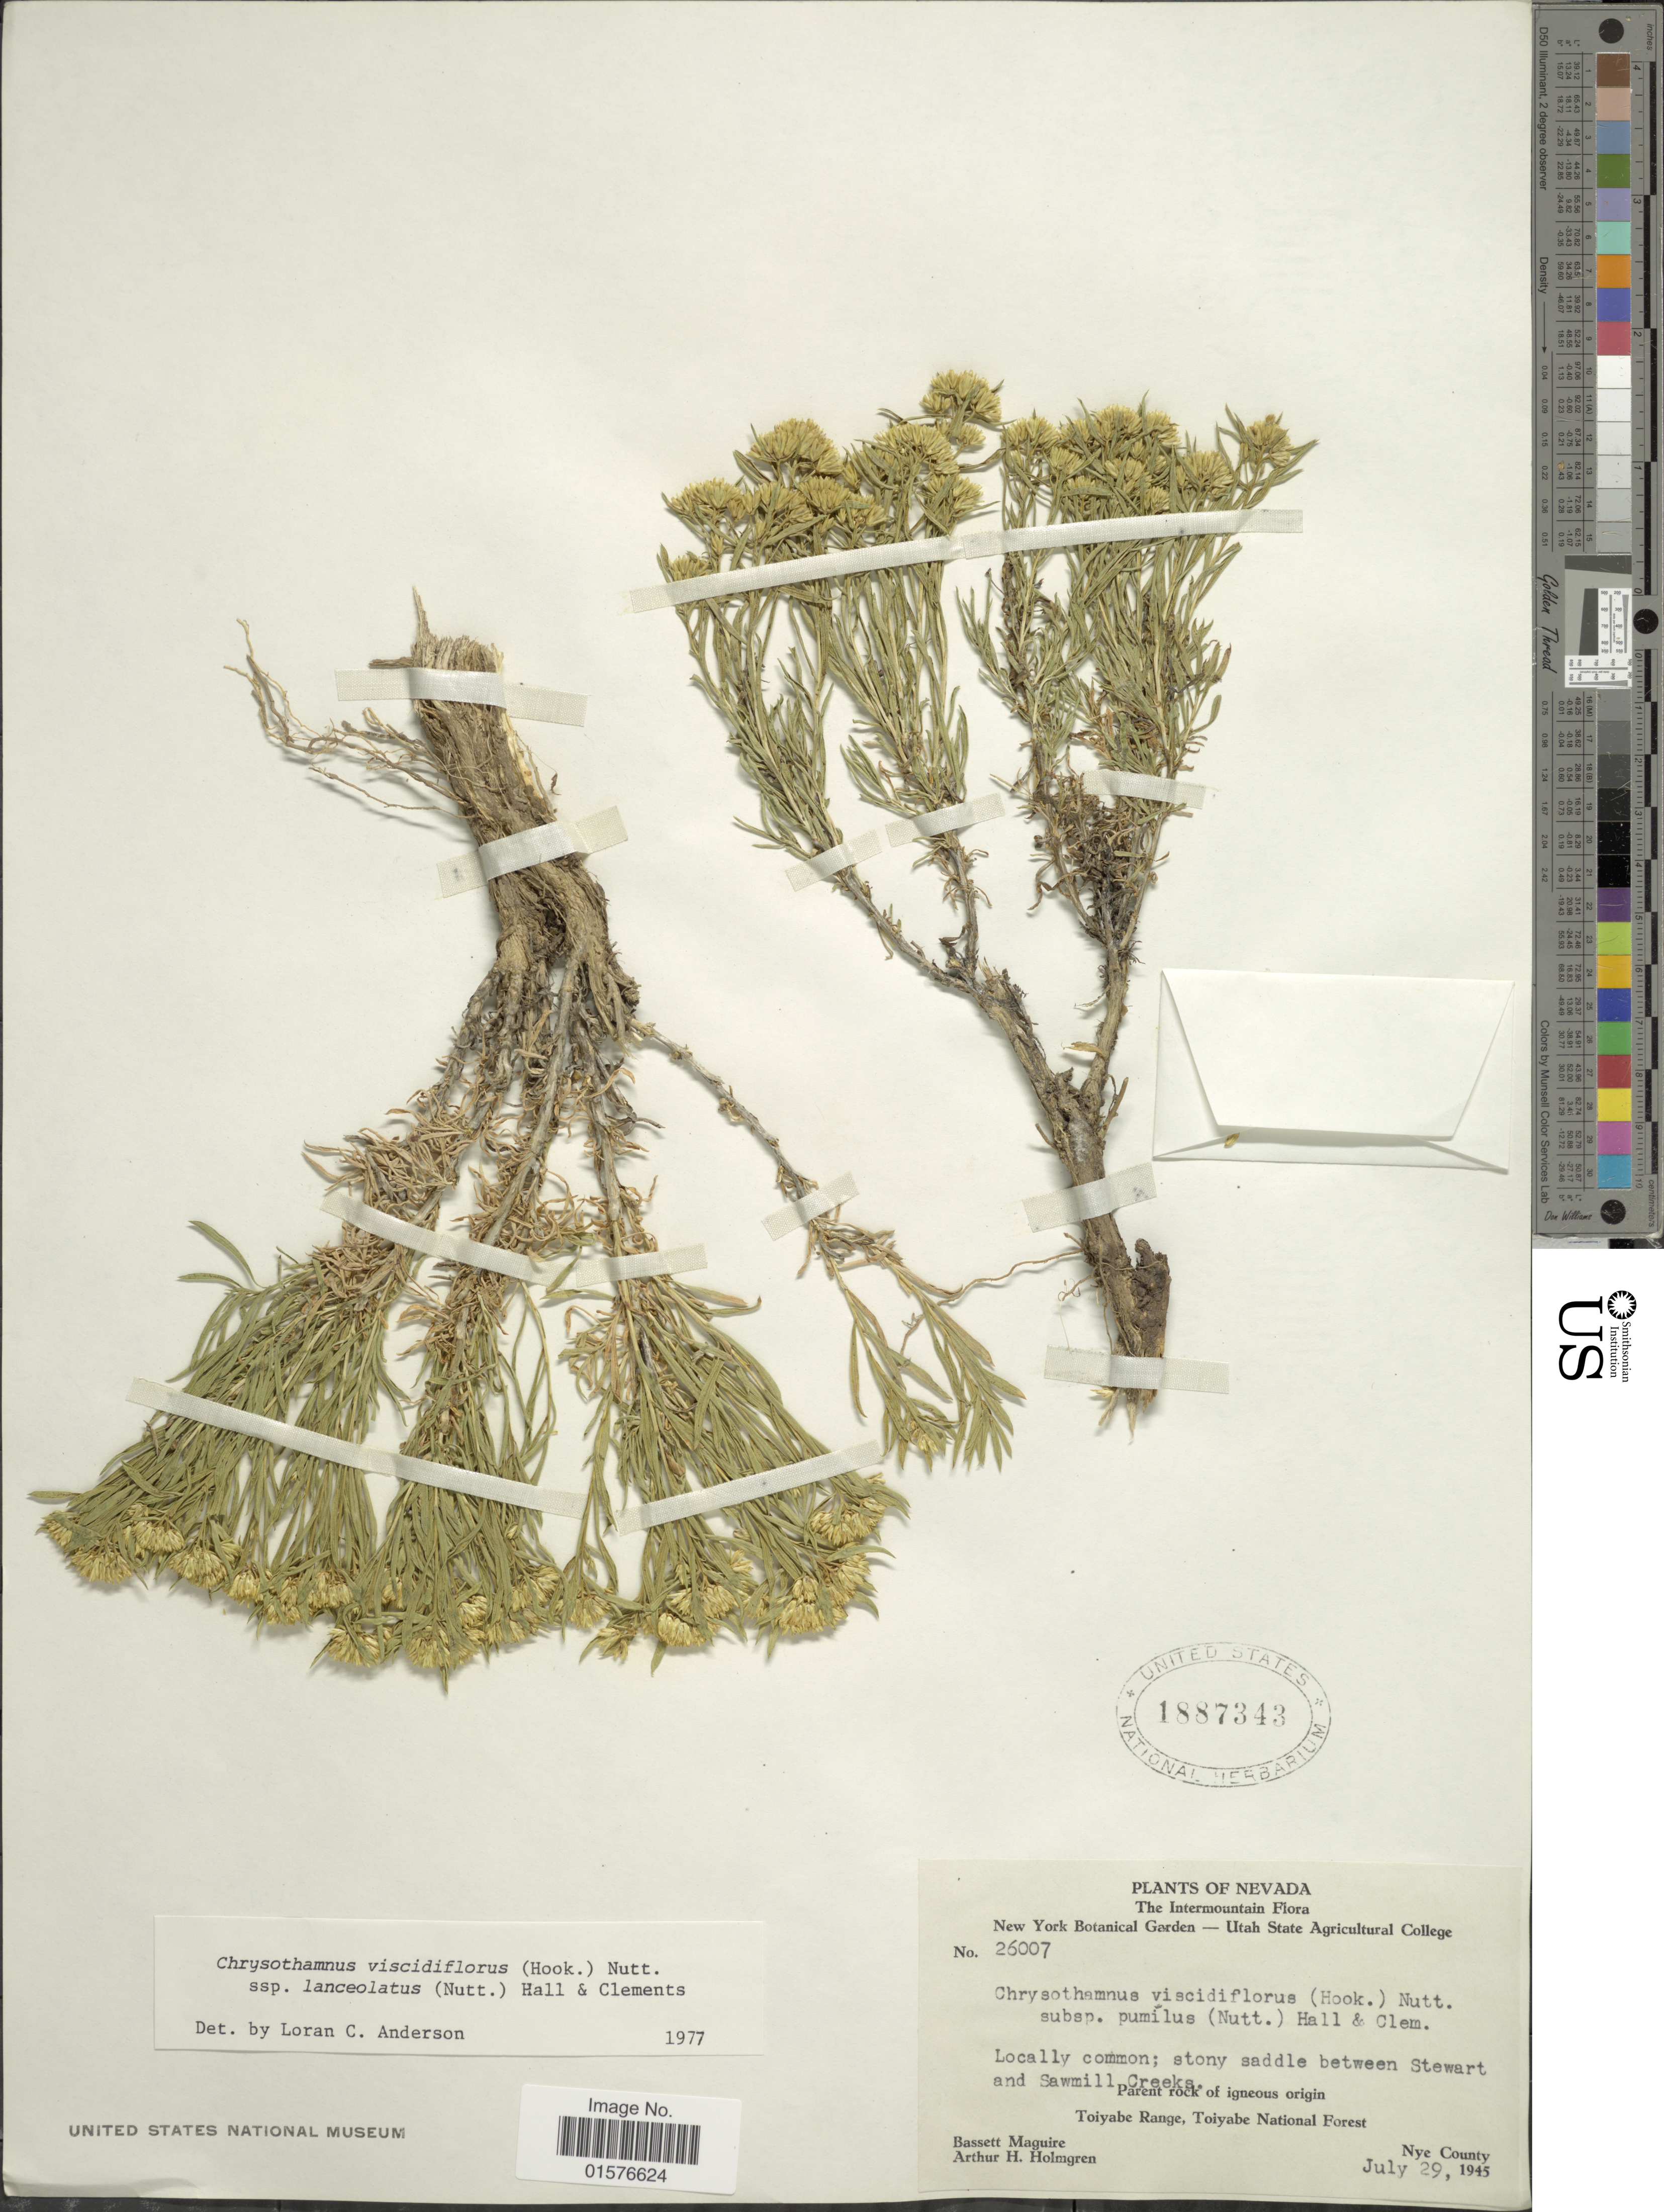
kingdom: Plantae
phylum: Tracheophyta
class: Magnoliopsida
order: Asterales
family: Asteraceae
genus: Chrysothamnus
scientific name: Chrysothamnus viscidiflorus subsp. lanceolatus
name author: (Nutt.) H.M. Hall & Clem.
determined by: Urbatsch, Lowell E., Curator (LSU), Louisiana State University (UNITED STATES)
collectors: B. Maguire & A. H. Holmgren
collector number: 26007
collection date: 1945-07-29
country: United States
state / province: Nevada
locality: The Intermountain, between Stewart and Sawmill Creeks, Toiyabe Range, Toiyabe National Forest, Nye County.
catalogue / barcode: US 1887343